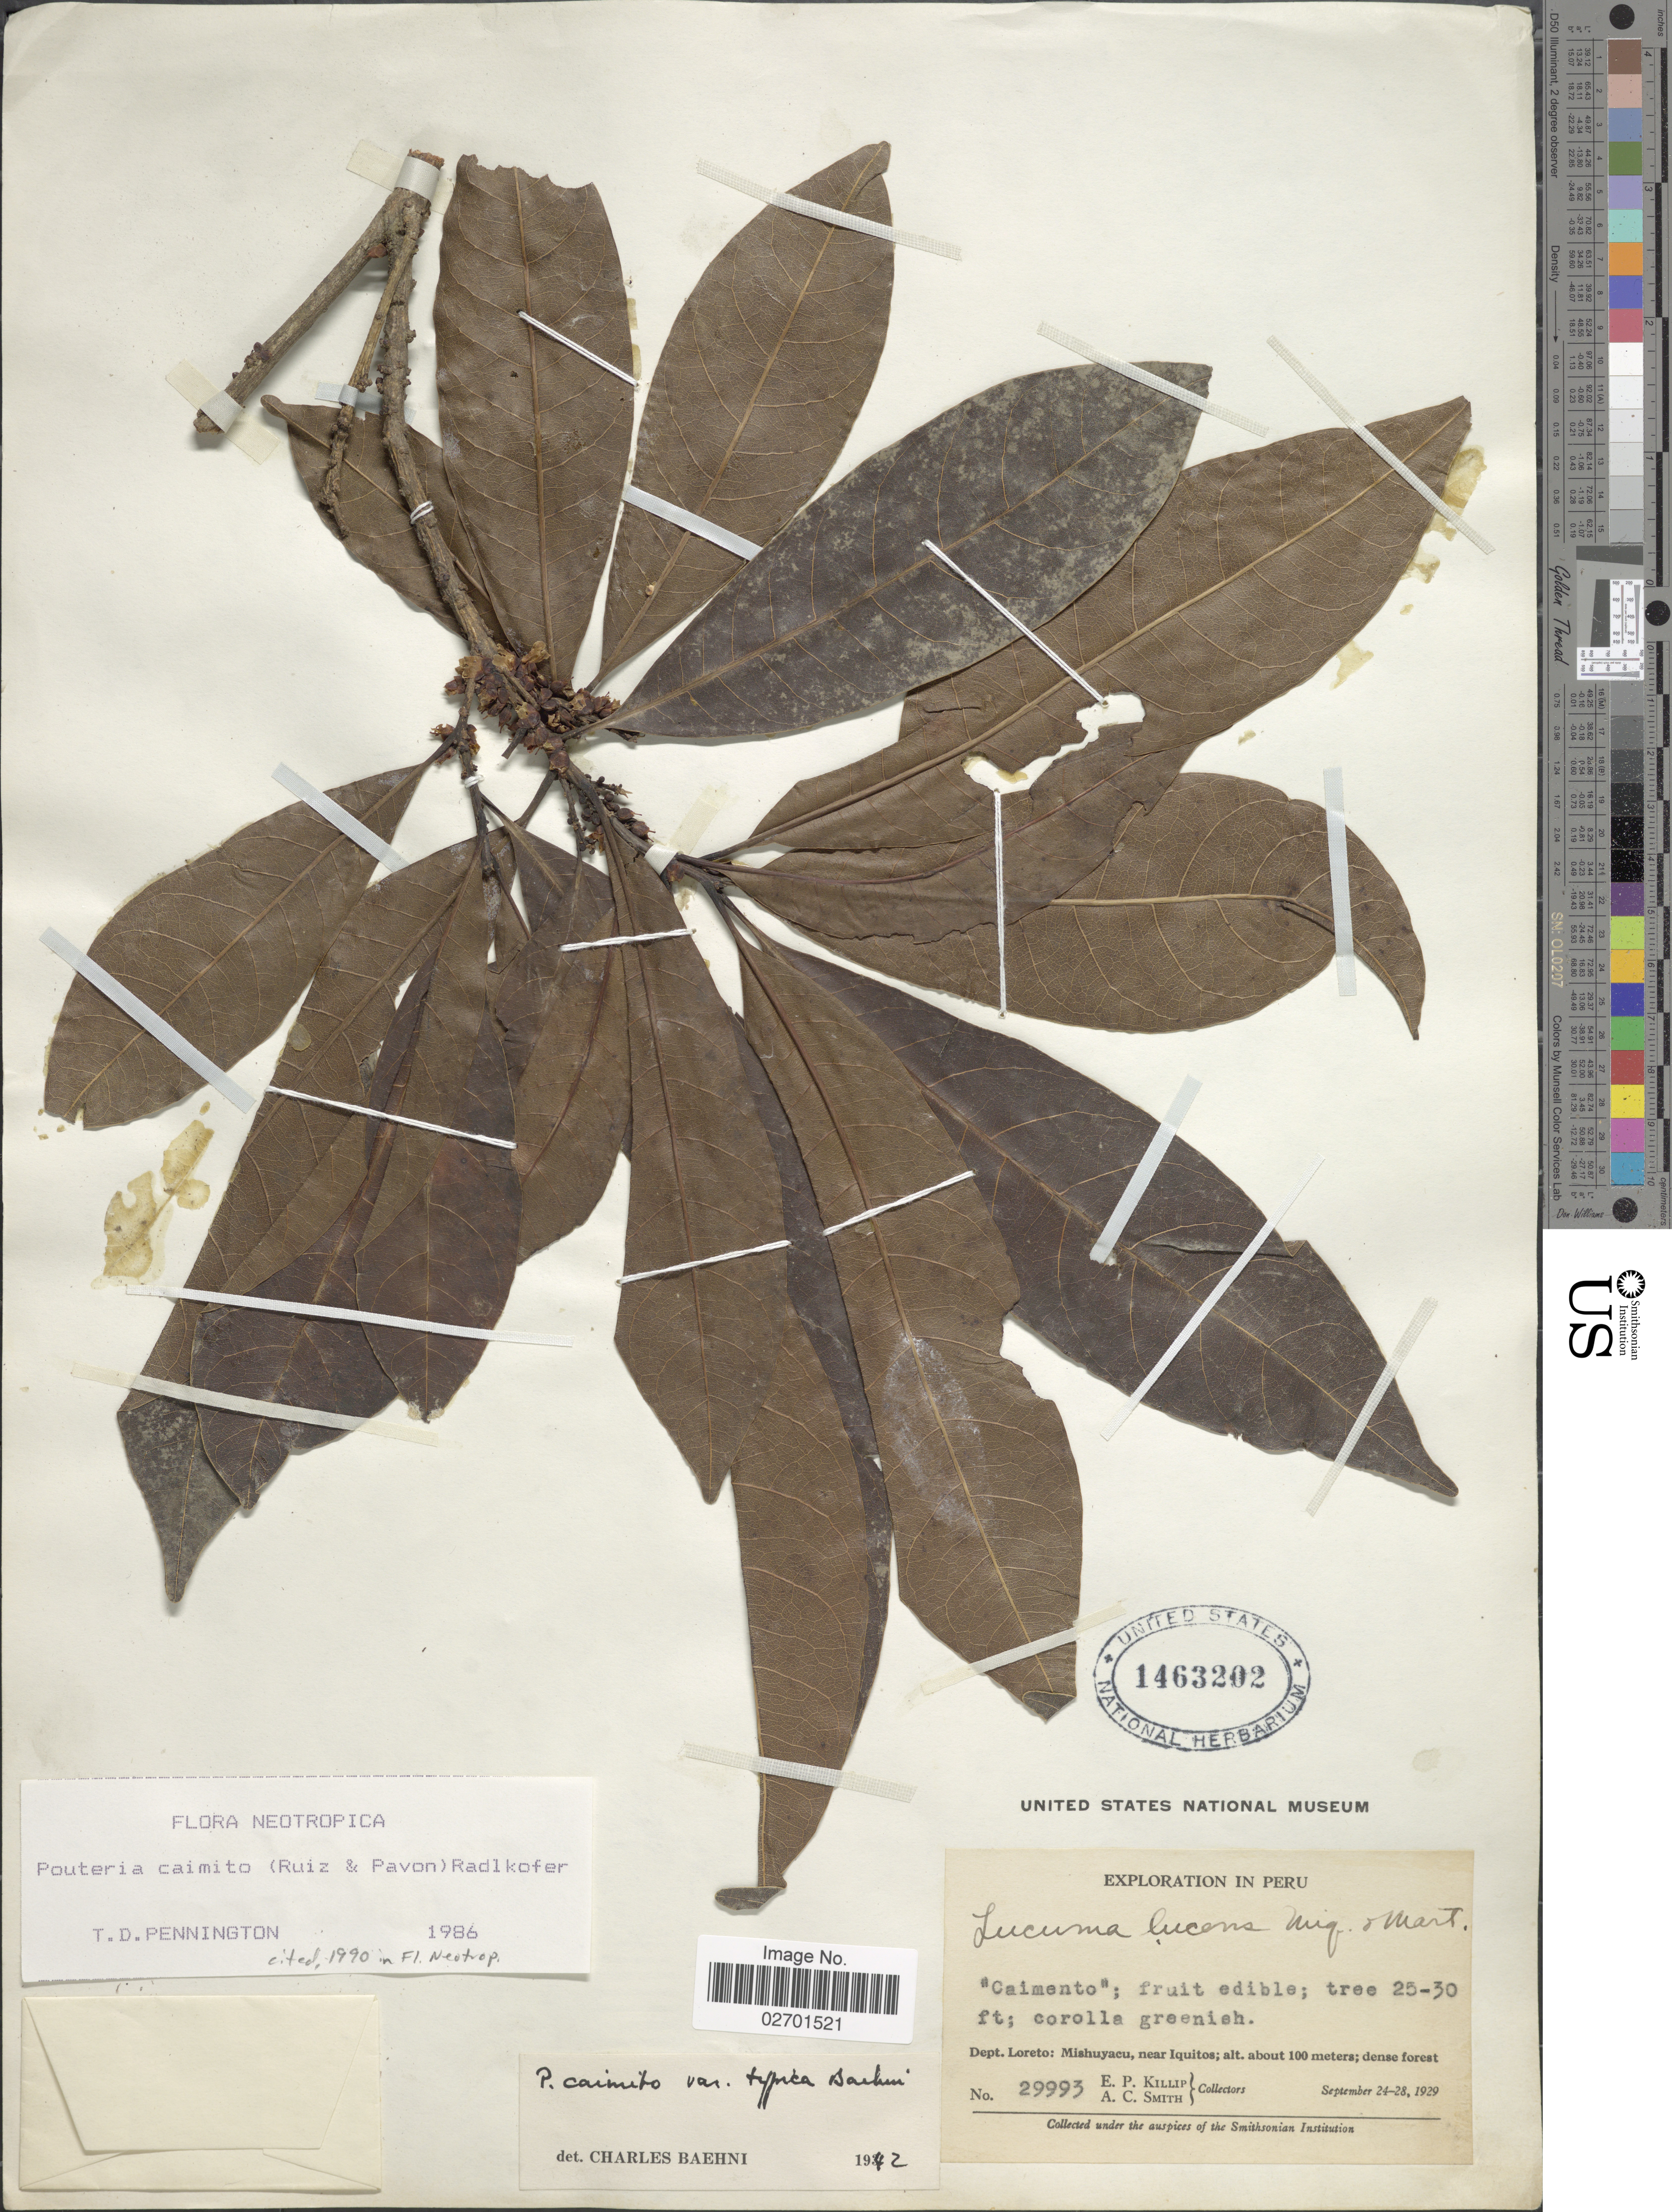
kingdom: Plantae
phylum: Tracheophyta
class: Magnoliopsida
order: Ericales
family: Sapotaceae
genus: Pouteria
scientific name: Pouteria caimito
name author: (Ruiz & Pav.) Radlk.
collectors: E. P. Killip & A. C. Smith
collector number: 29993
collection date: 1929-09-24/1929-09-28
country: Peru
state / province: Loreto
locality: Mishuyacu, near Iquitos.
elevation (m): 100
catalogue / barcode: US 1463202